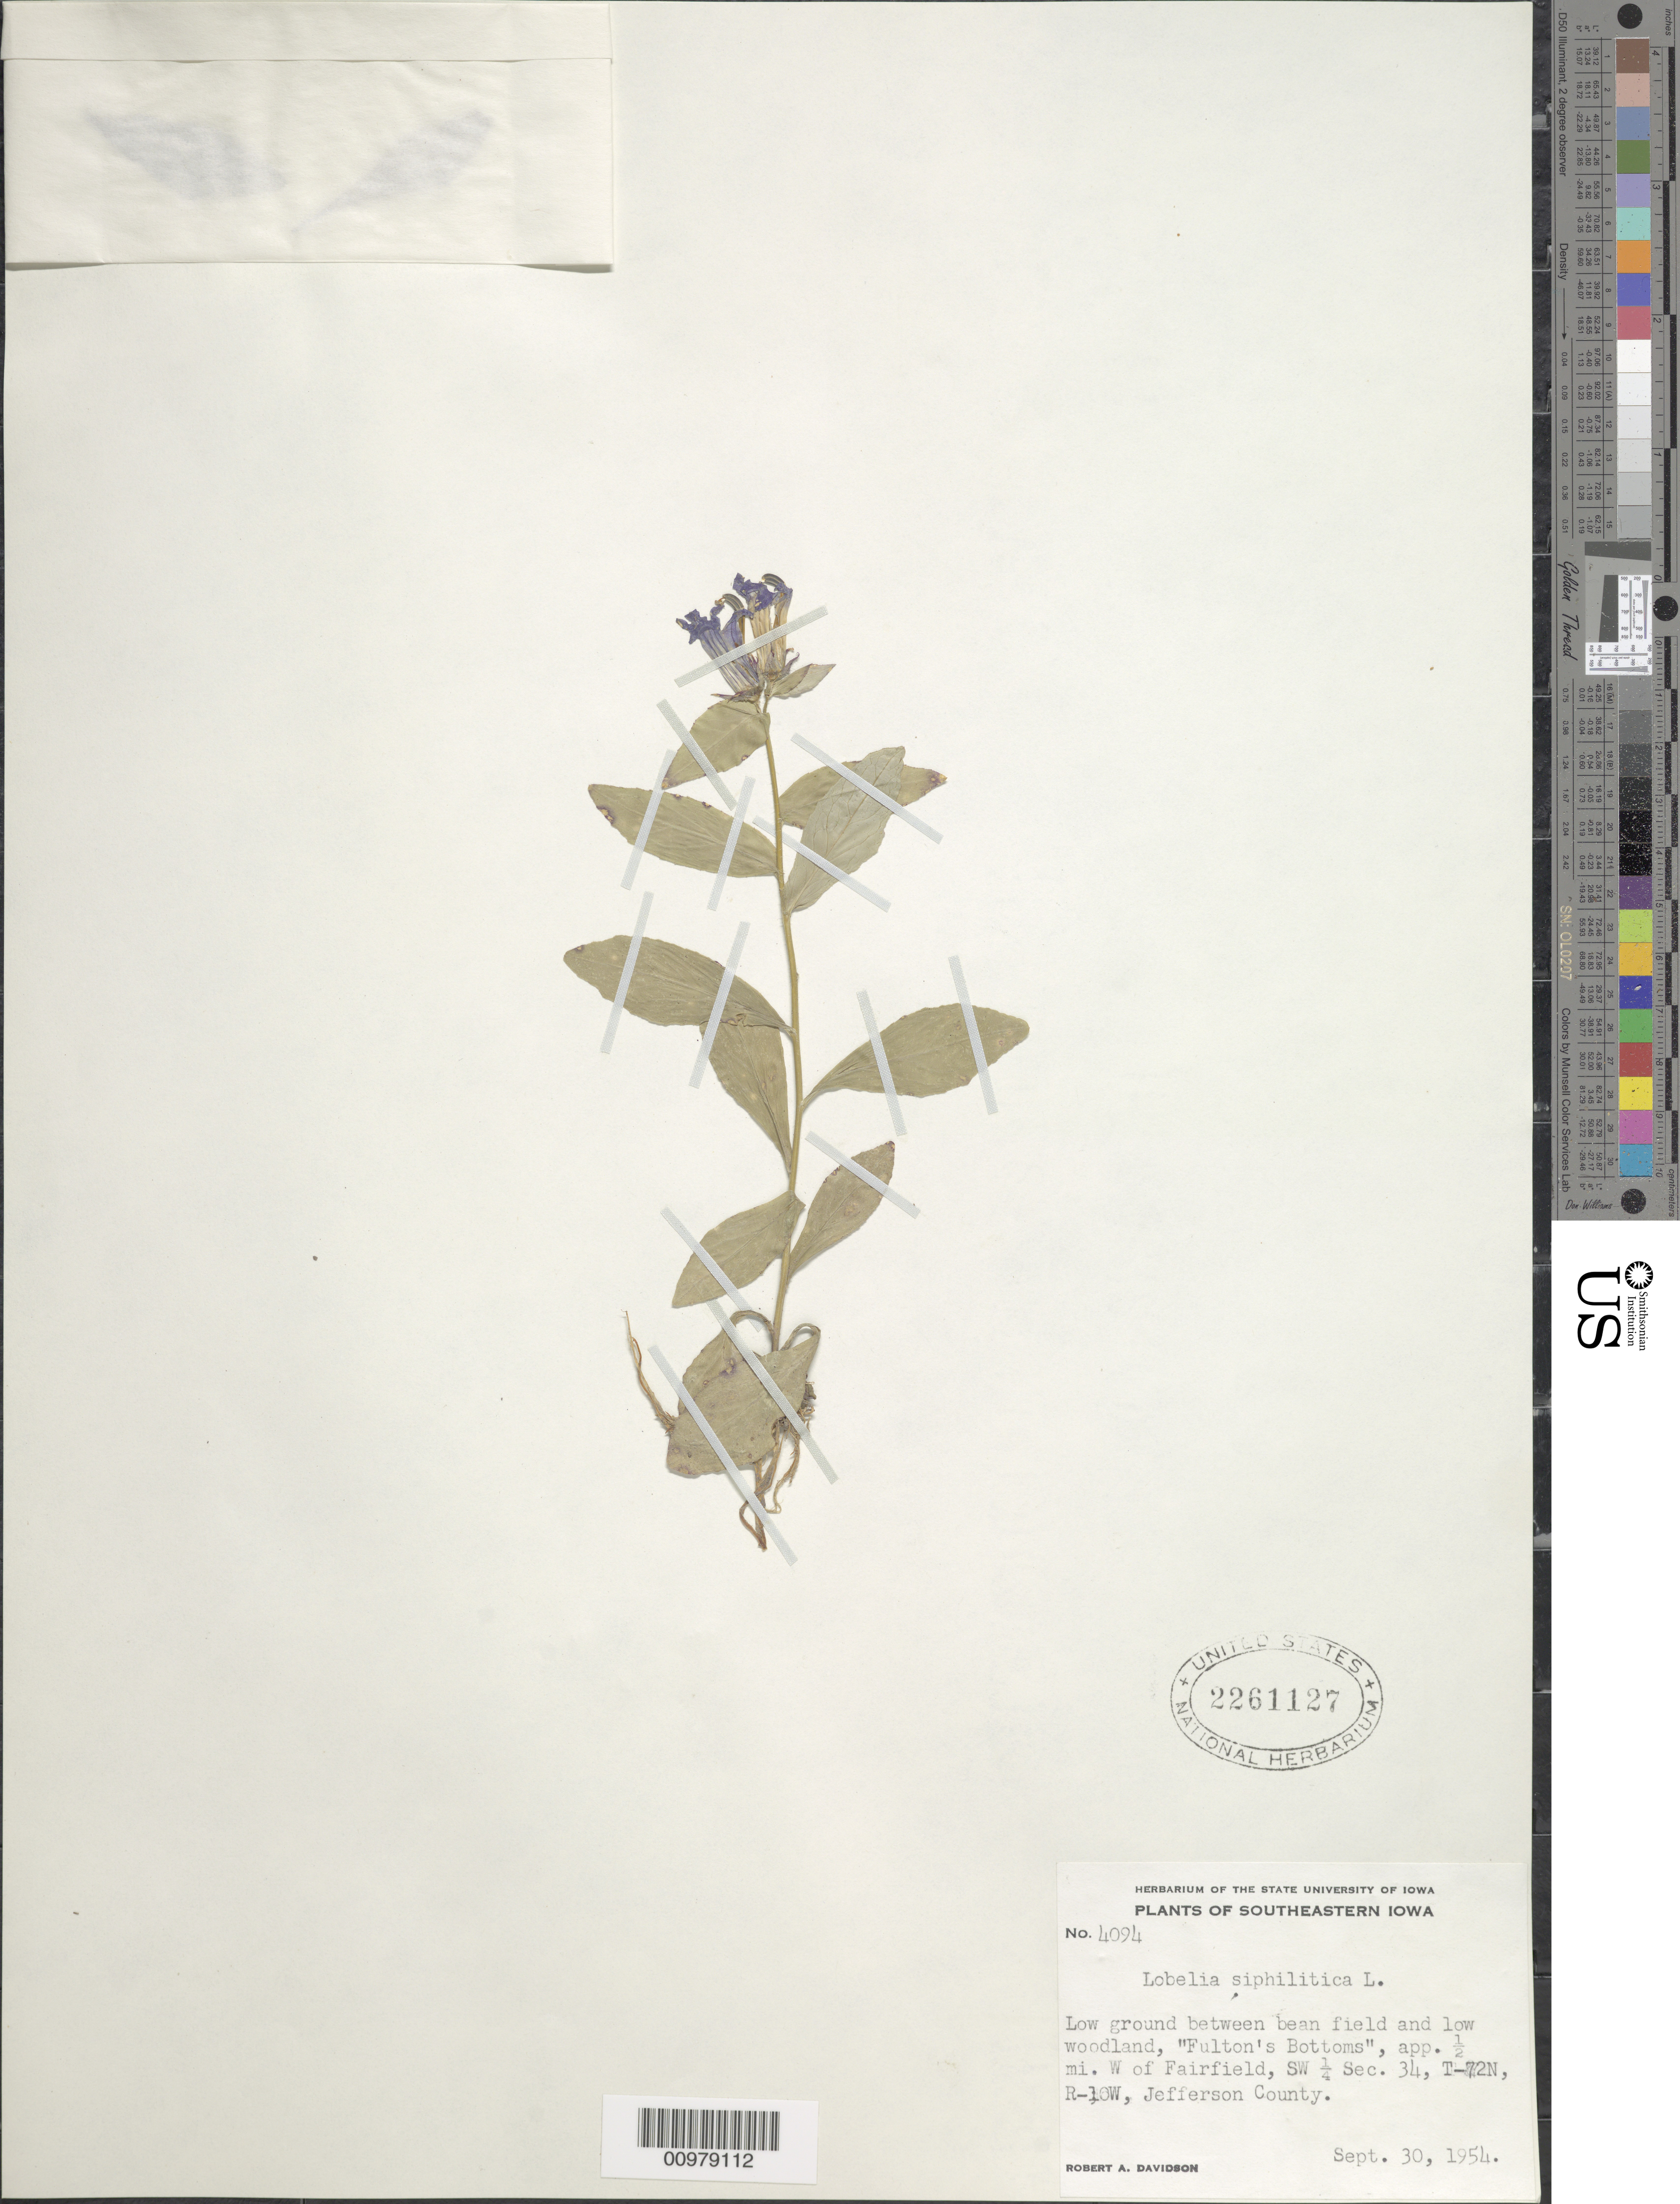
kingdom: Plantae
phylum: Tracheophyta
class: Magnoliopsida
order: Asterales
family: Campanulaceae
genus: Lobelia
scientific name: Lobelia siphilitica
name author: L.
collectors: R. A. Davidson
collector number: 4094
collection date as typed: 30 Sep 1954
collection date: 1954-09-30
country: United States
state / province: Iowa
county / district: Jefferson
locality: "Fulton's Bottoms" app. 1/2 mi. W of Fairfield, SW 1/4 Sec. 34, T-27N, R-10W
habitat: low ground between bean field and low woodland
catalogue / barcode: US 2261127